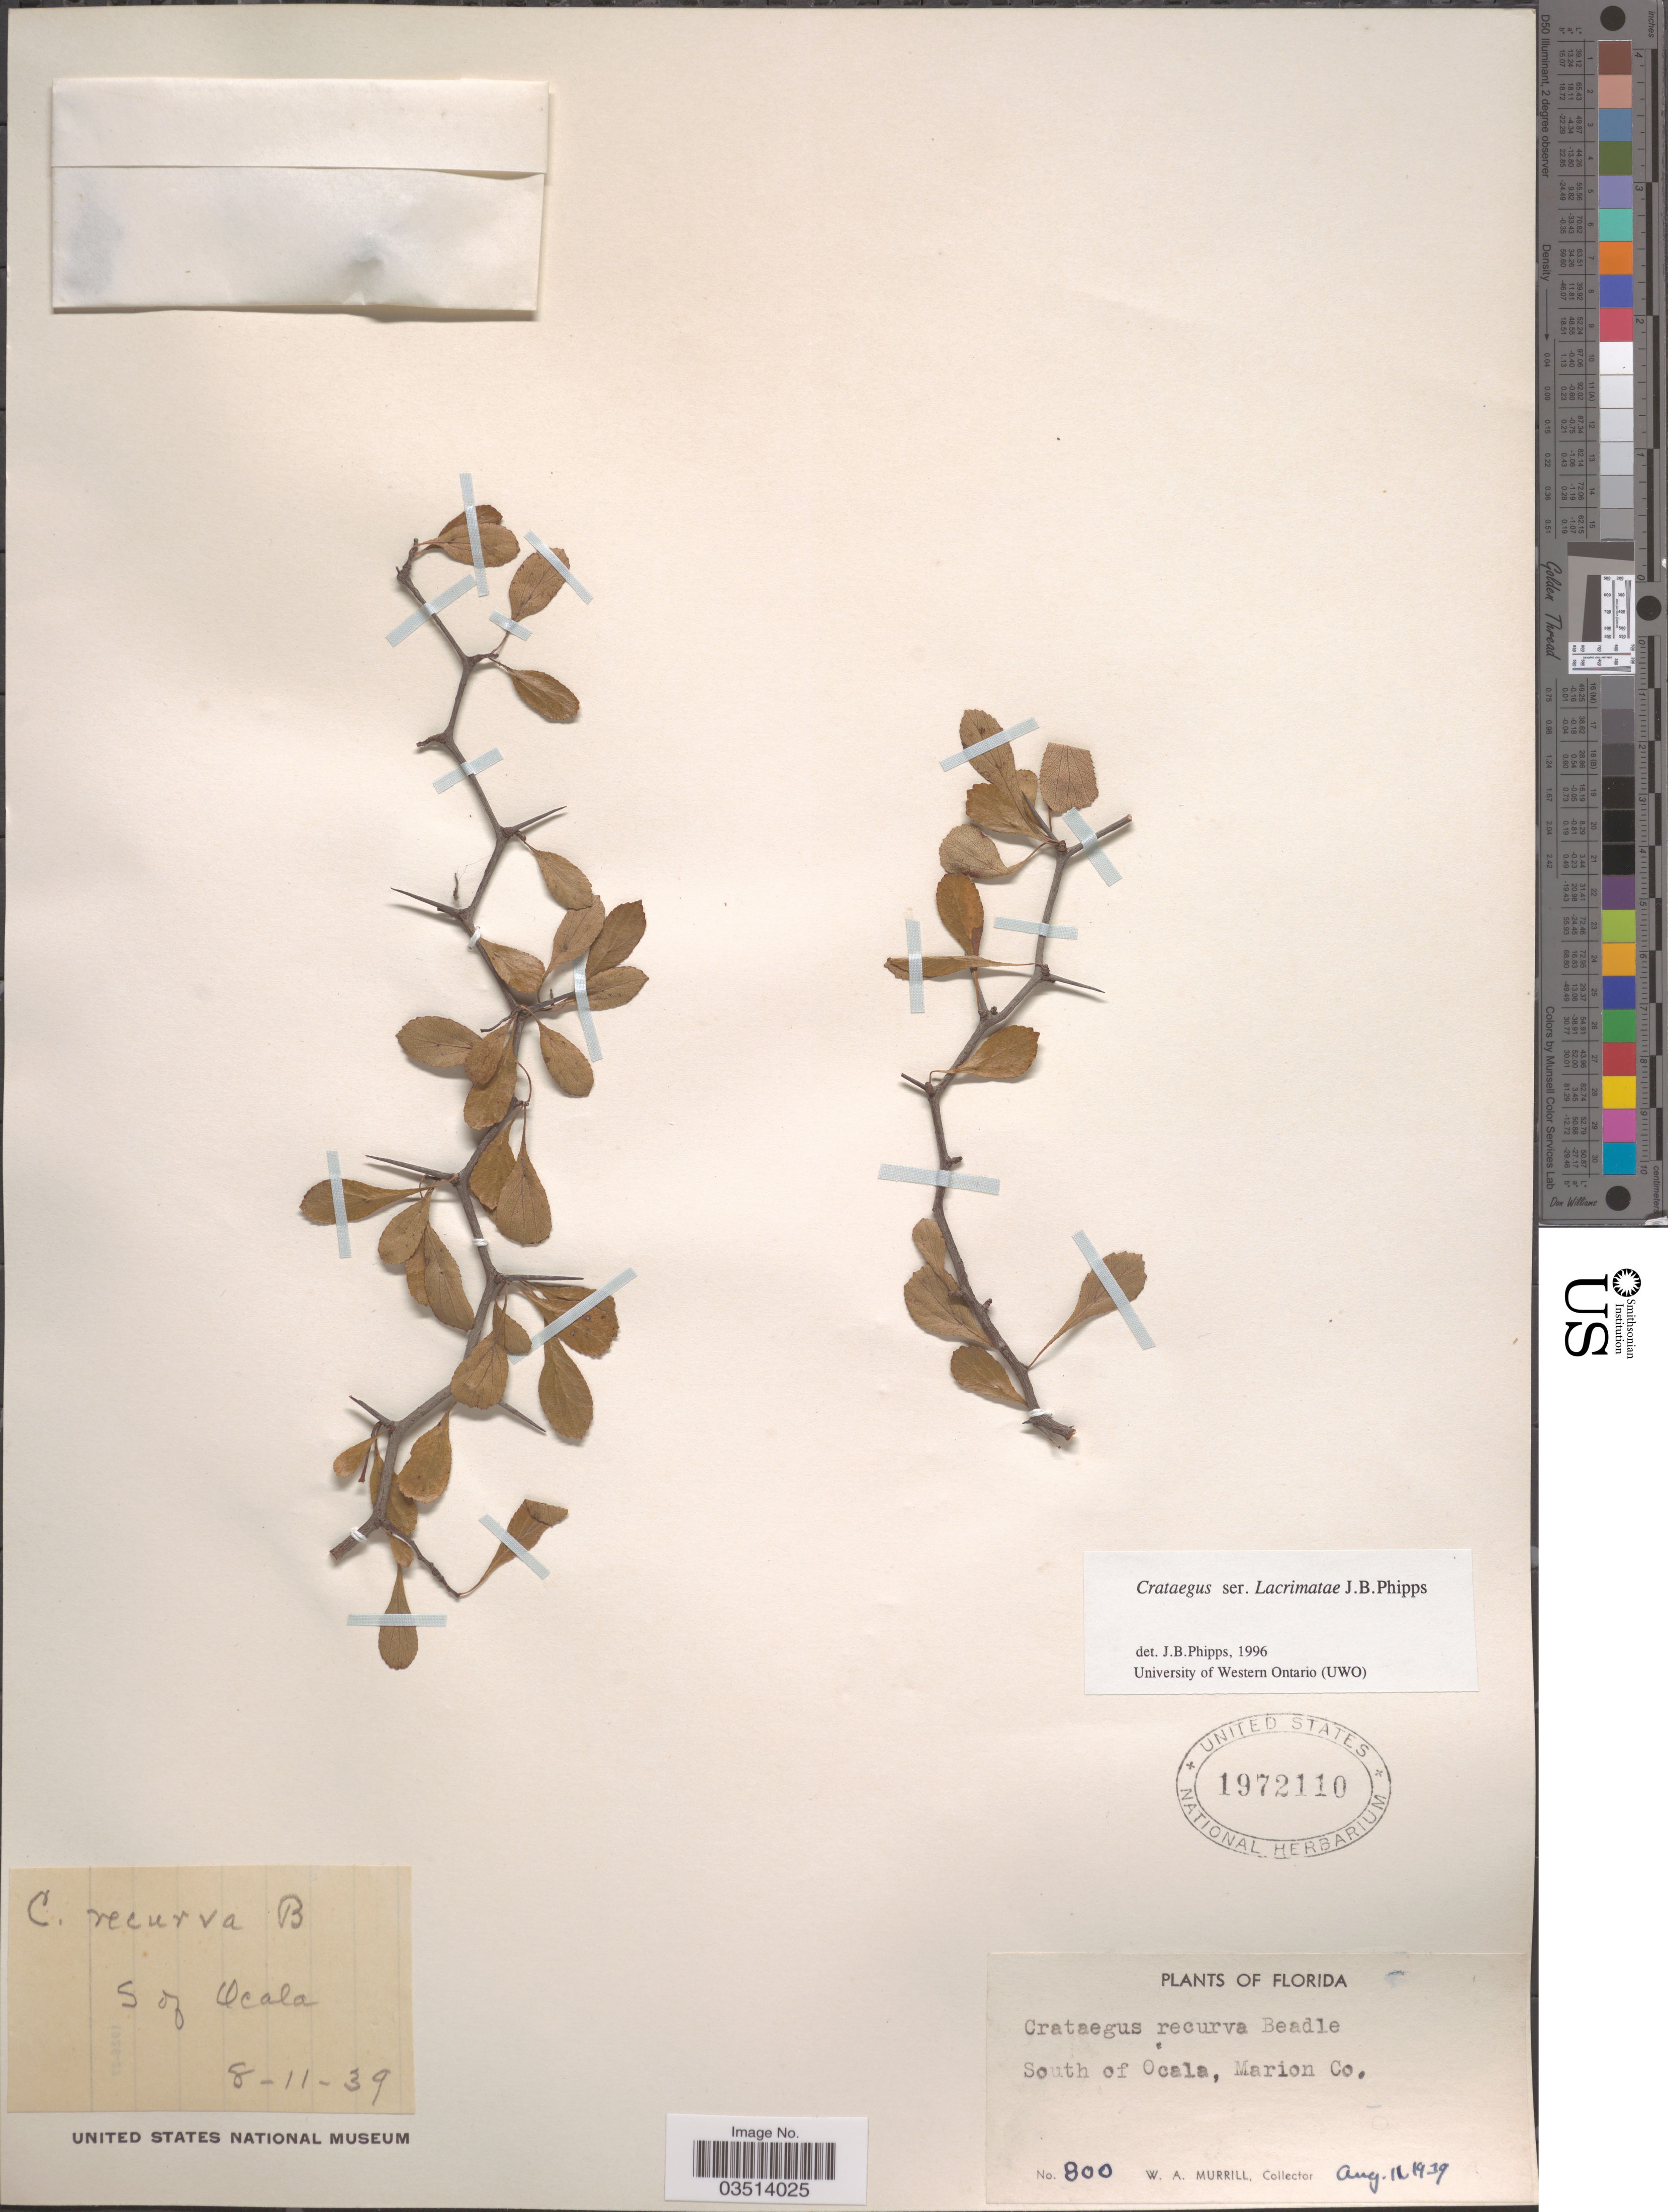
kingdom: Plantae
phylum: Tracheophyta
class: Magnoliopsida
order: Rosales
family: Rosaceae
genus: Crataegus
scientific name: Crataegus crocea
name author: Beadle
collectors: W. A. Murrill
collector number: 800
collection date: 1939-08-11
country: United States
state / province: Florida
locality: South of Ocala, Marion Co.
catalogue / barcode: US 1972110